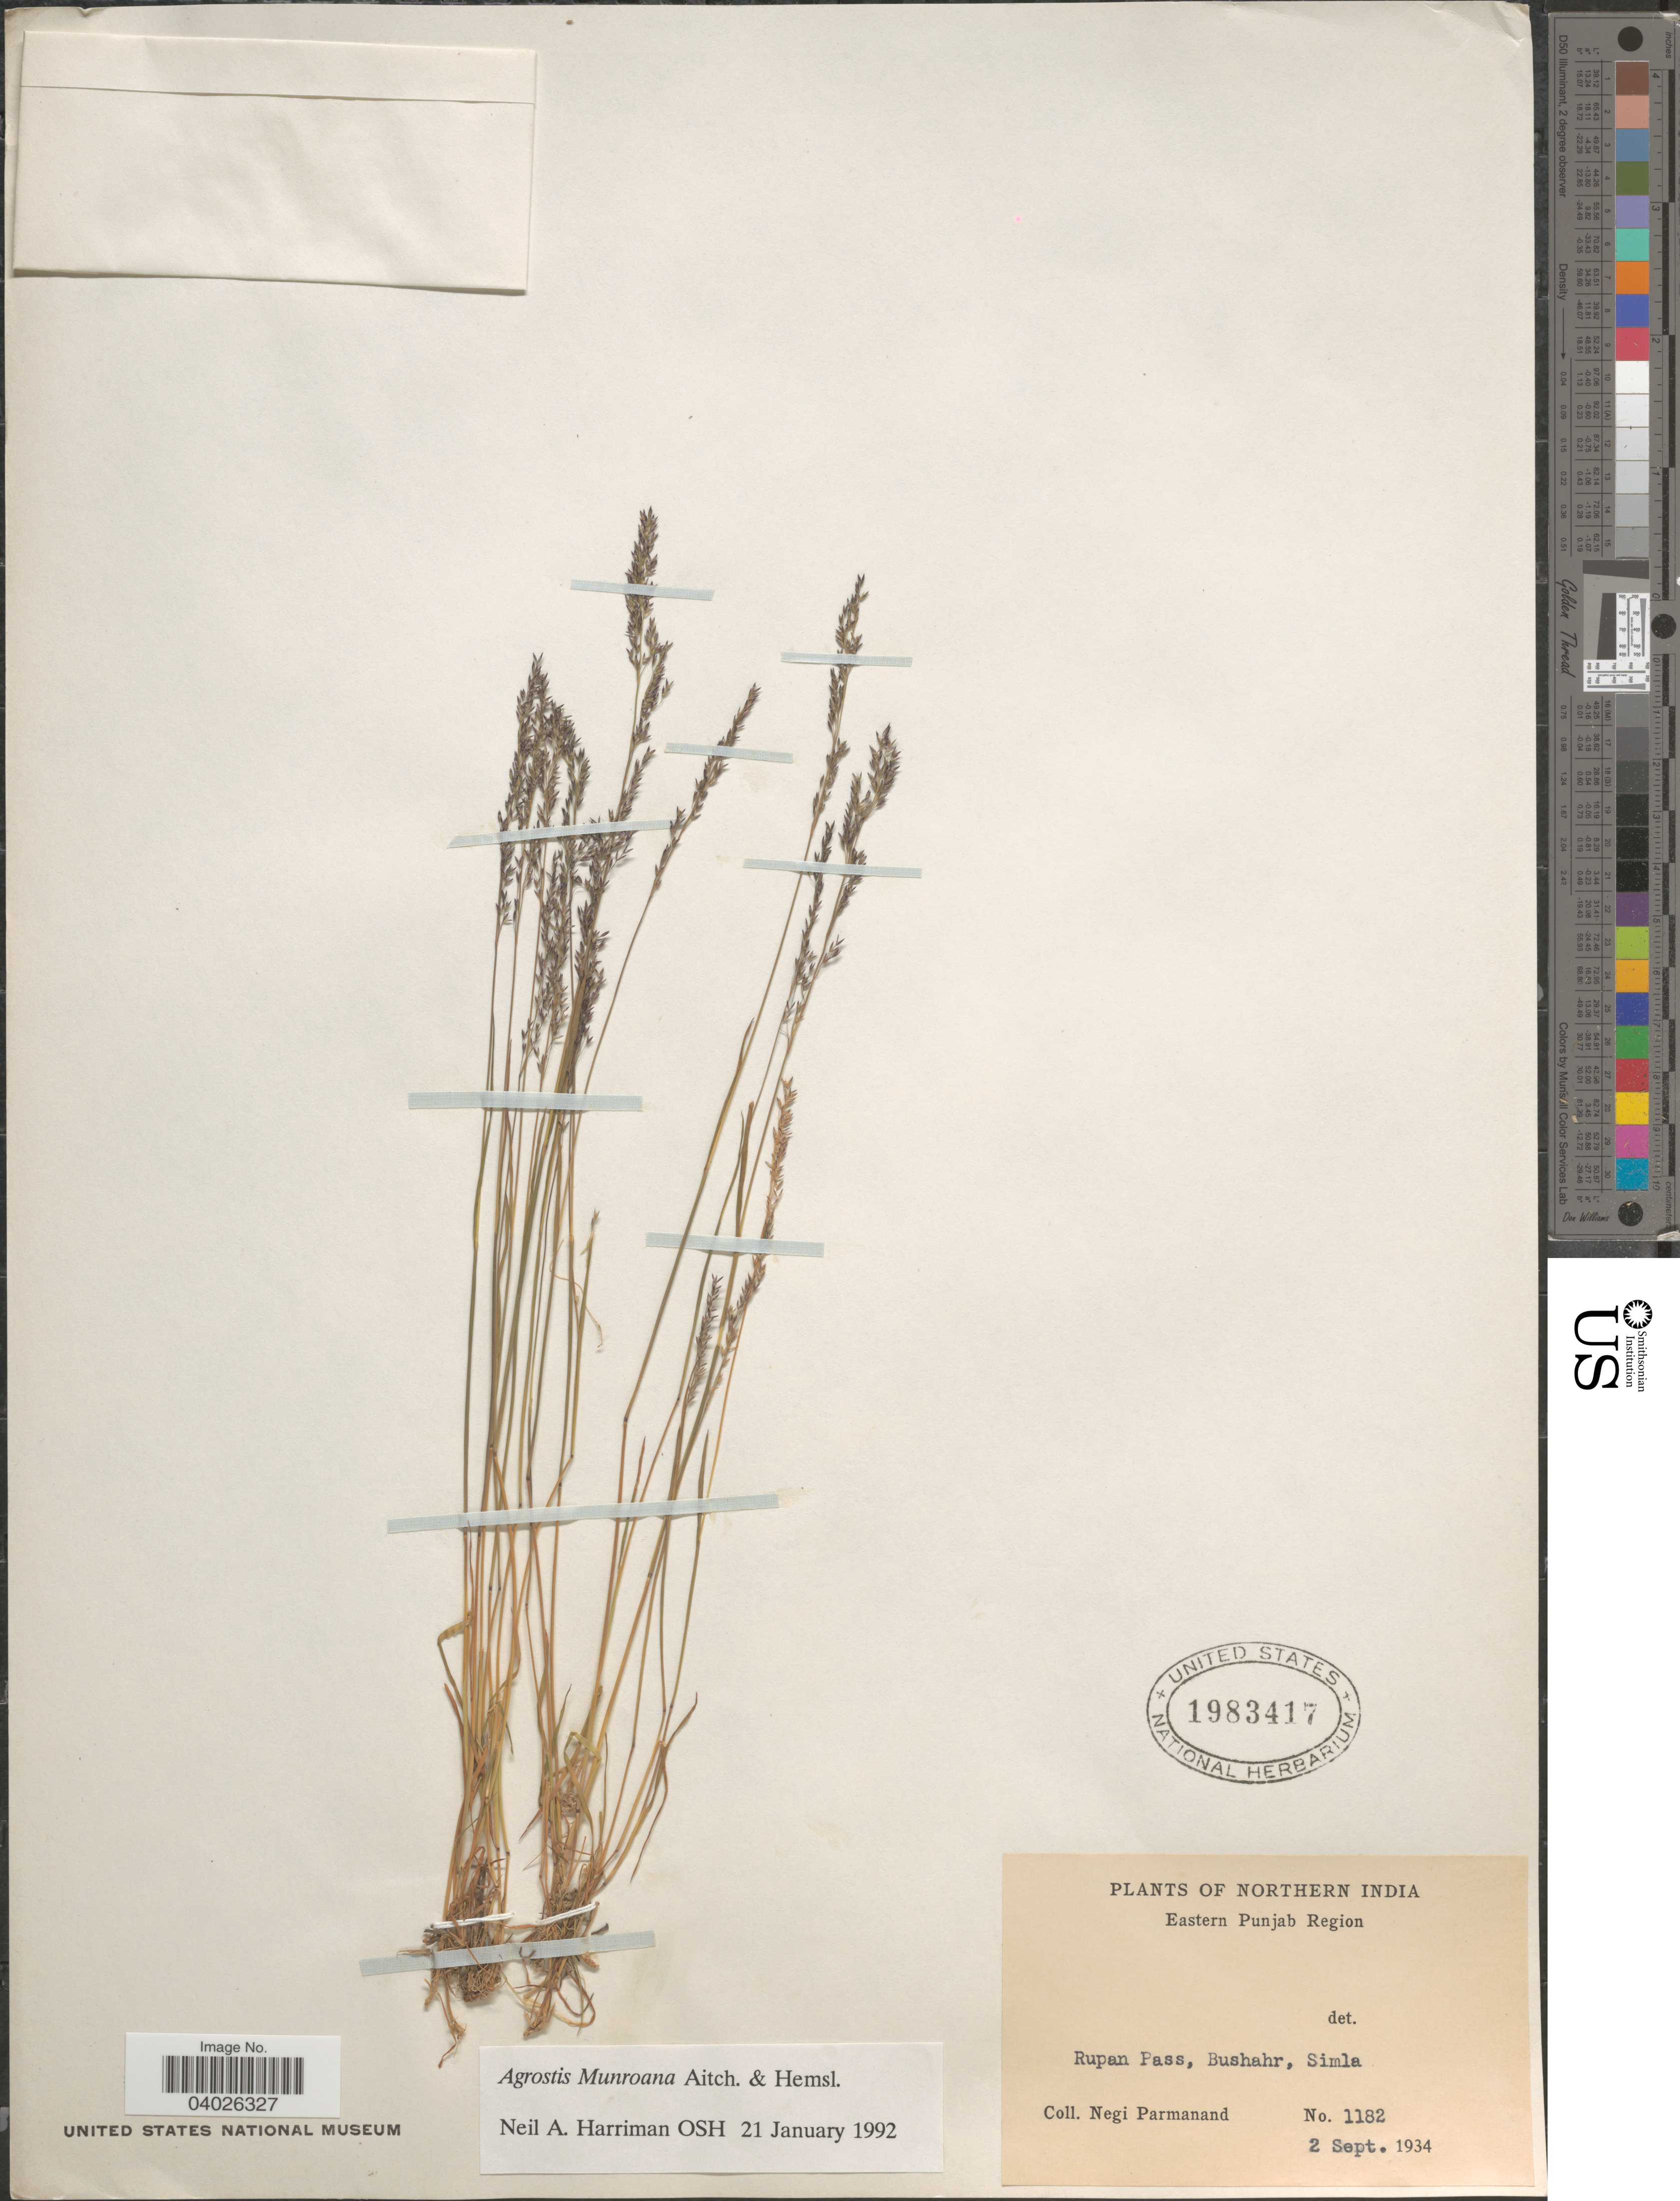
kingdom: Plantae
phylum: Tracheophyta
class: Liliopsida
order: Poales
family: Poaceae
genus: Agrostis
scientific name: Agrostis munroana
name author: Aitch. & Hemsl.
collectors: N. Parmanand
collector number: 1182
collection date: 1934-09-02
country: India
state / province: Himachal Pradesh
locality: Northern India. Eastern Punjab Region. Rupan Pass, Bushahr, Simla.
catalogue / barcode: US 1983417